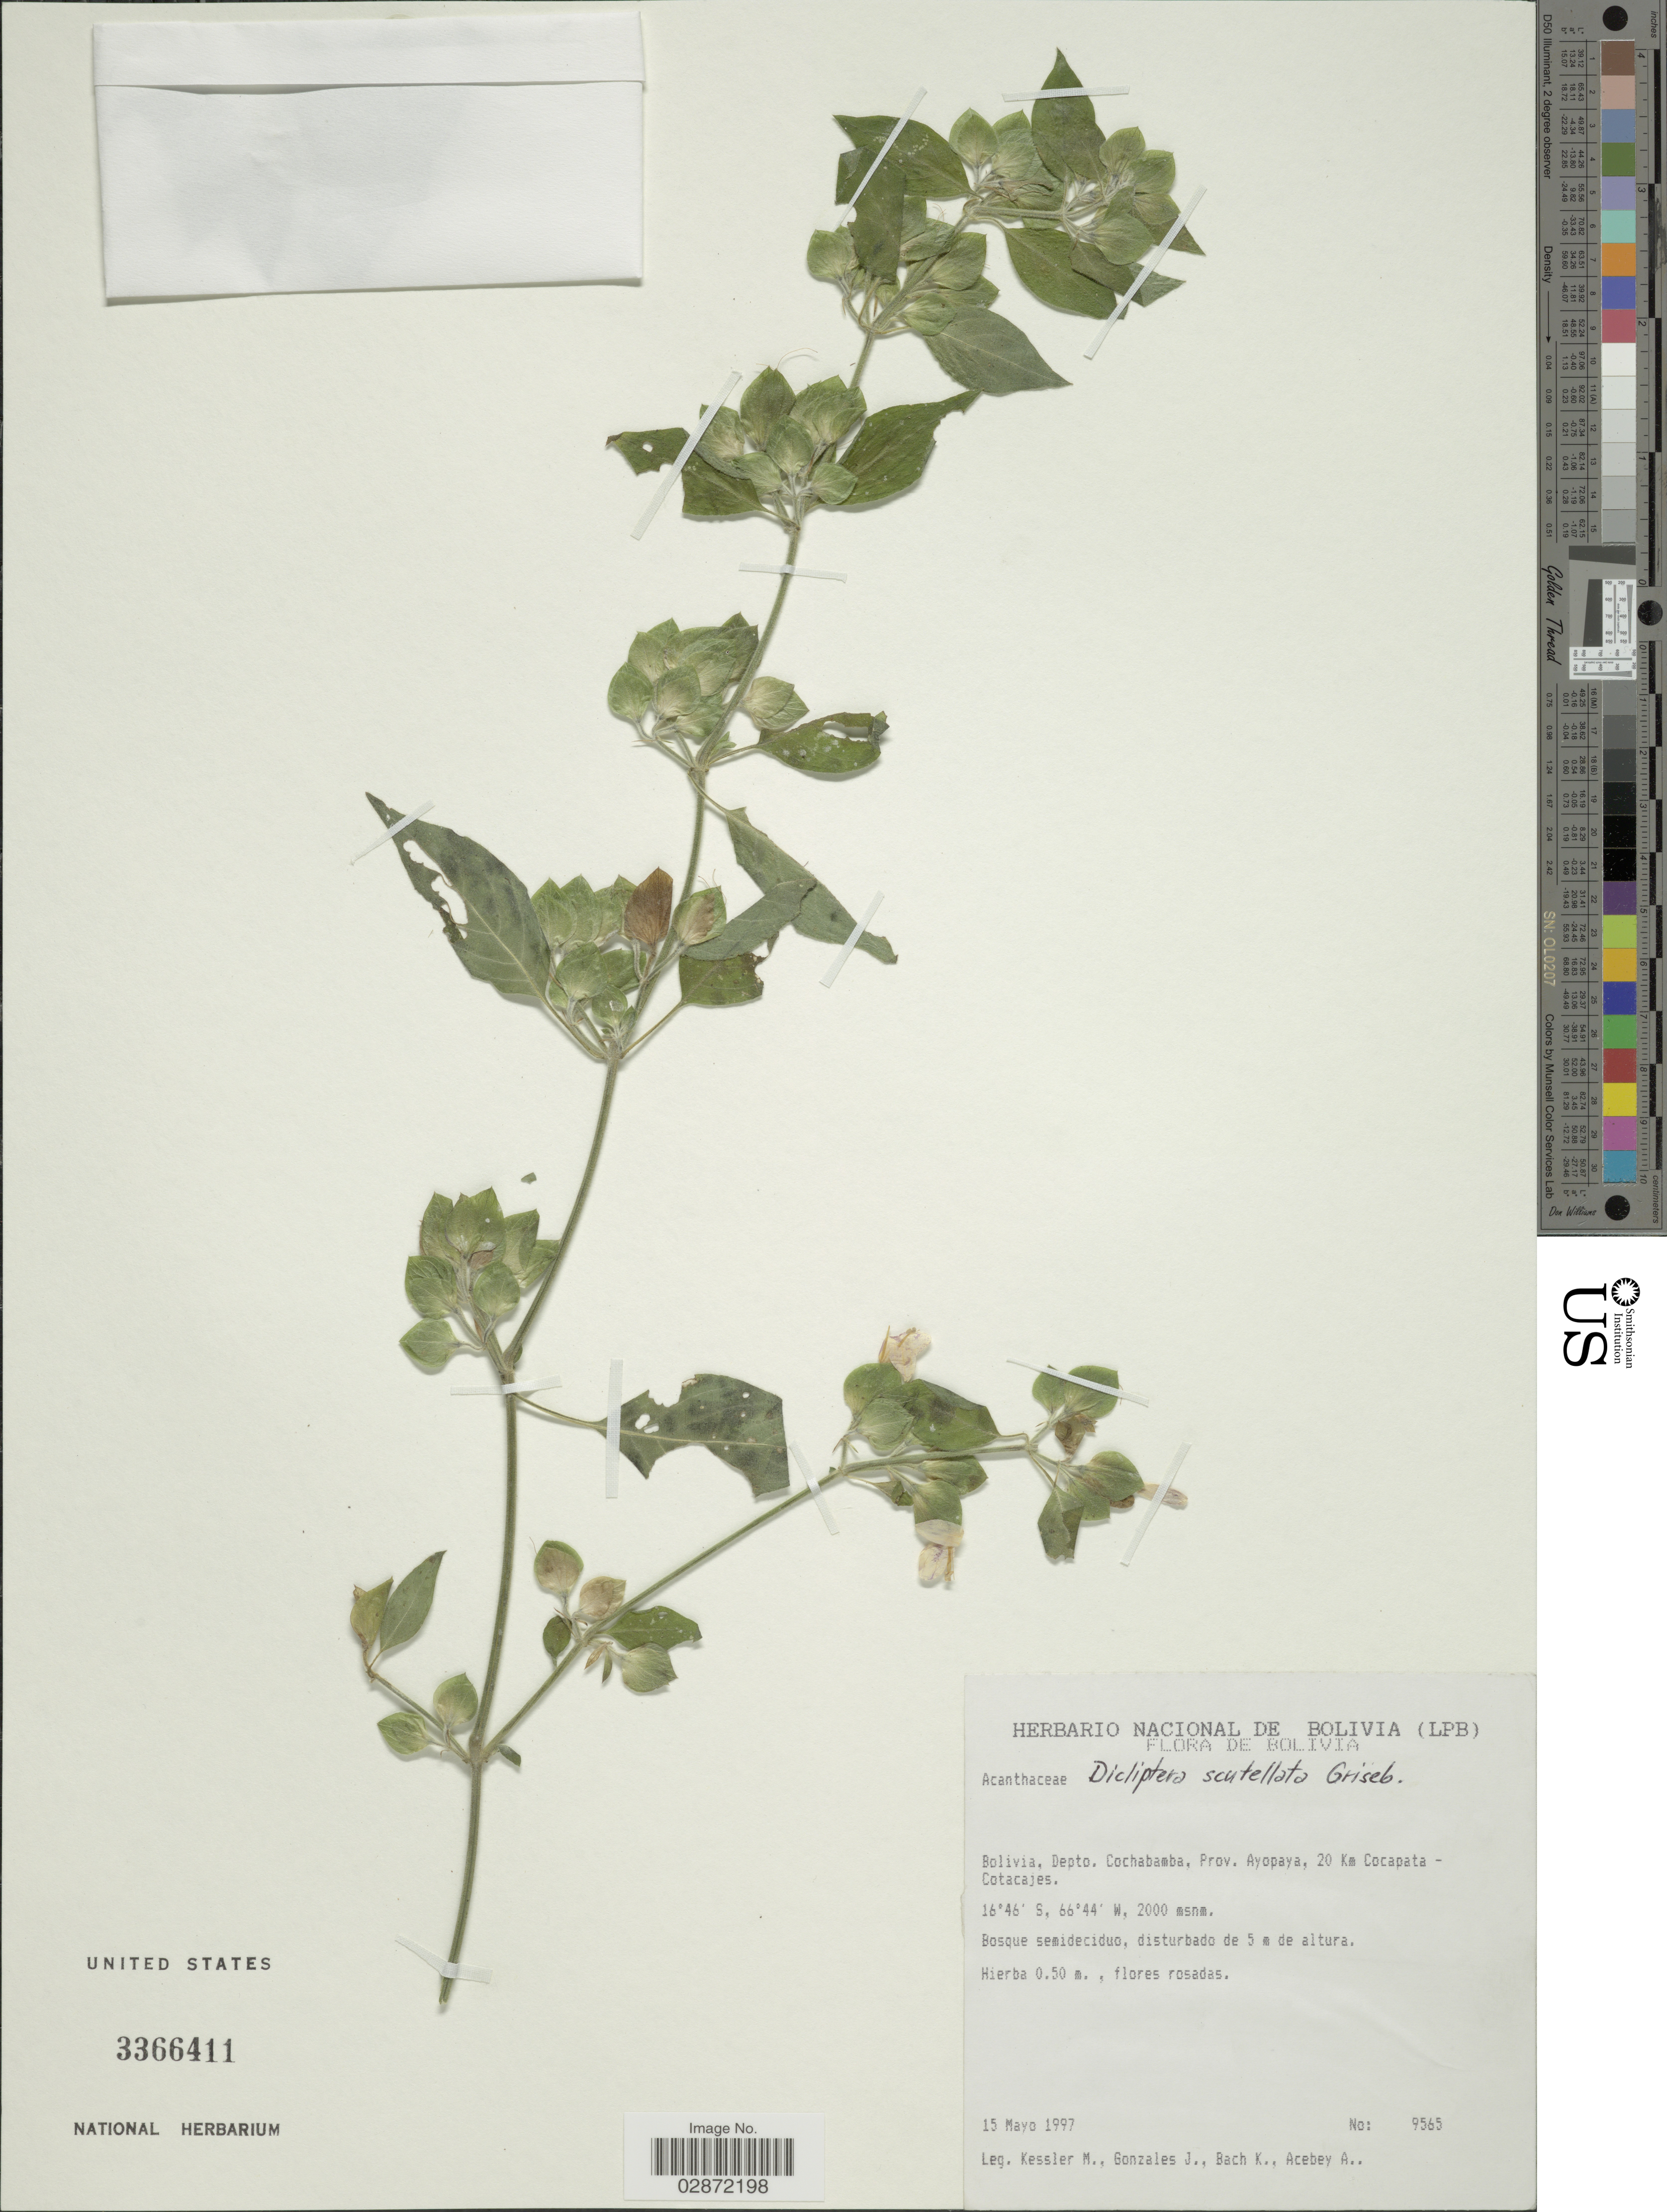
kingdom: Plantae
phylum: Tracheophyta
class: Magnoliopsida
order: Lamiales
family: Acanthaceae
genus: Dicliptera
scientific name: Dicliptera scutellata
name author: Griseb.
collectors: M. Kessler, J. Gonzales, K. Bach & A. Acebey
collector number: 9565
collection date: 1997-05-15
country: Bolivia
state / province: Cochabamba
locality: Depto. Cochabamba, Prov. Ayopaya, 20 Km Cocapata - Cotacajes.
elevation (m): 2000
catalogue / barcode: US 3366411